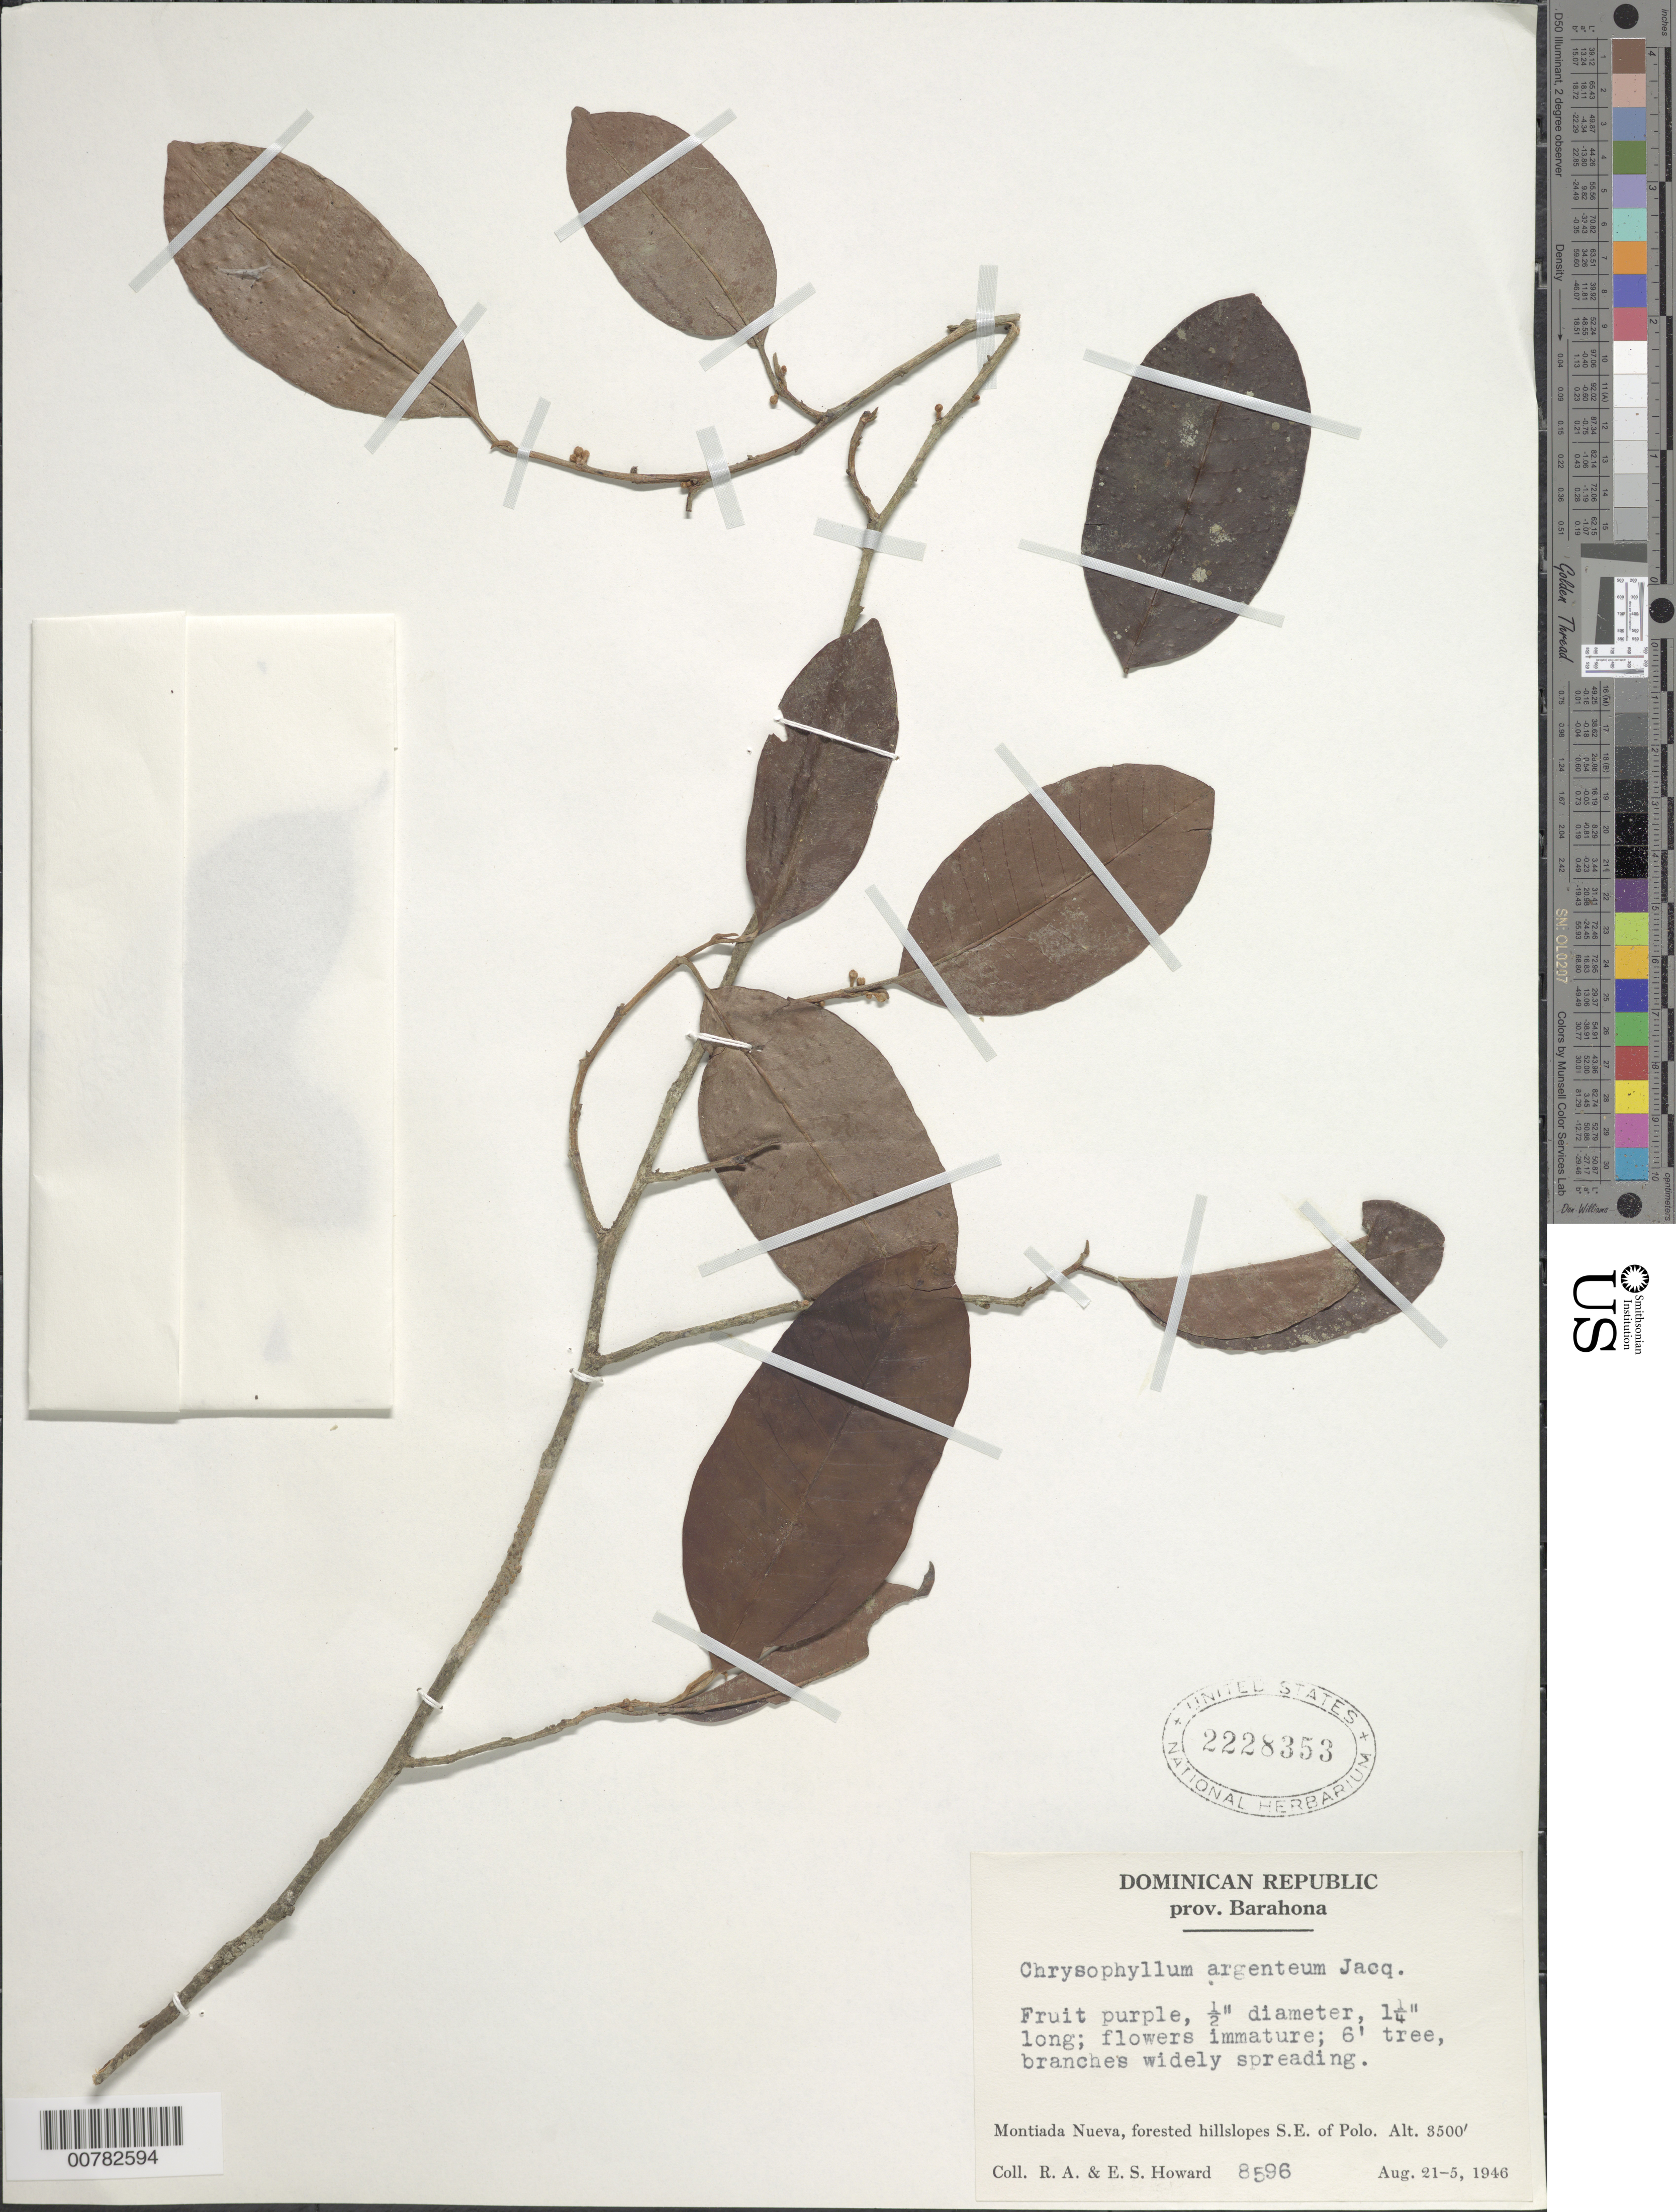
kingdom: Plantae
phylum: Tracheophyta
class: Magnoliopsida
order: Ericales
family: Sapotaceae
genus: Chrysophyllum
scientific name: Chrysophyllum argenteum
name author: Jacq.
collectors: R. A. Howard & E. S. Howard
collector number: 8596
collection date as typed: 21 Aug 1946 25 Aug 1946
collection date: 1946-08-21/1946-08-25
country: Dominican Republic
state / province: Barahona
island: Hispaniola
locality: Montiada Nueva, SE of Polo.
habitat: Forested hillslopes.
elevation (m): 1067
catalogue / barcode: US 2228353